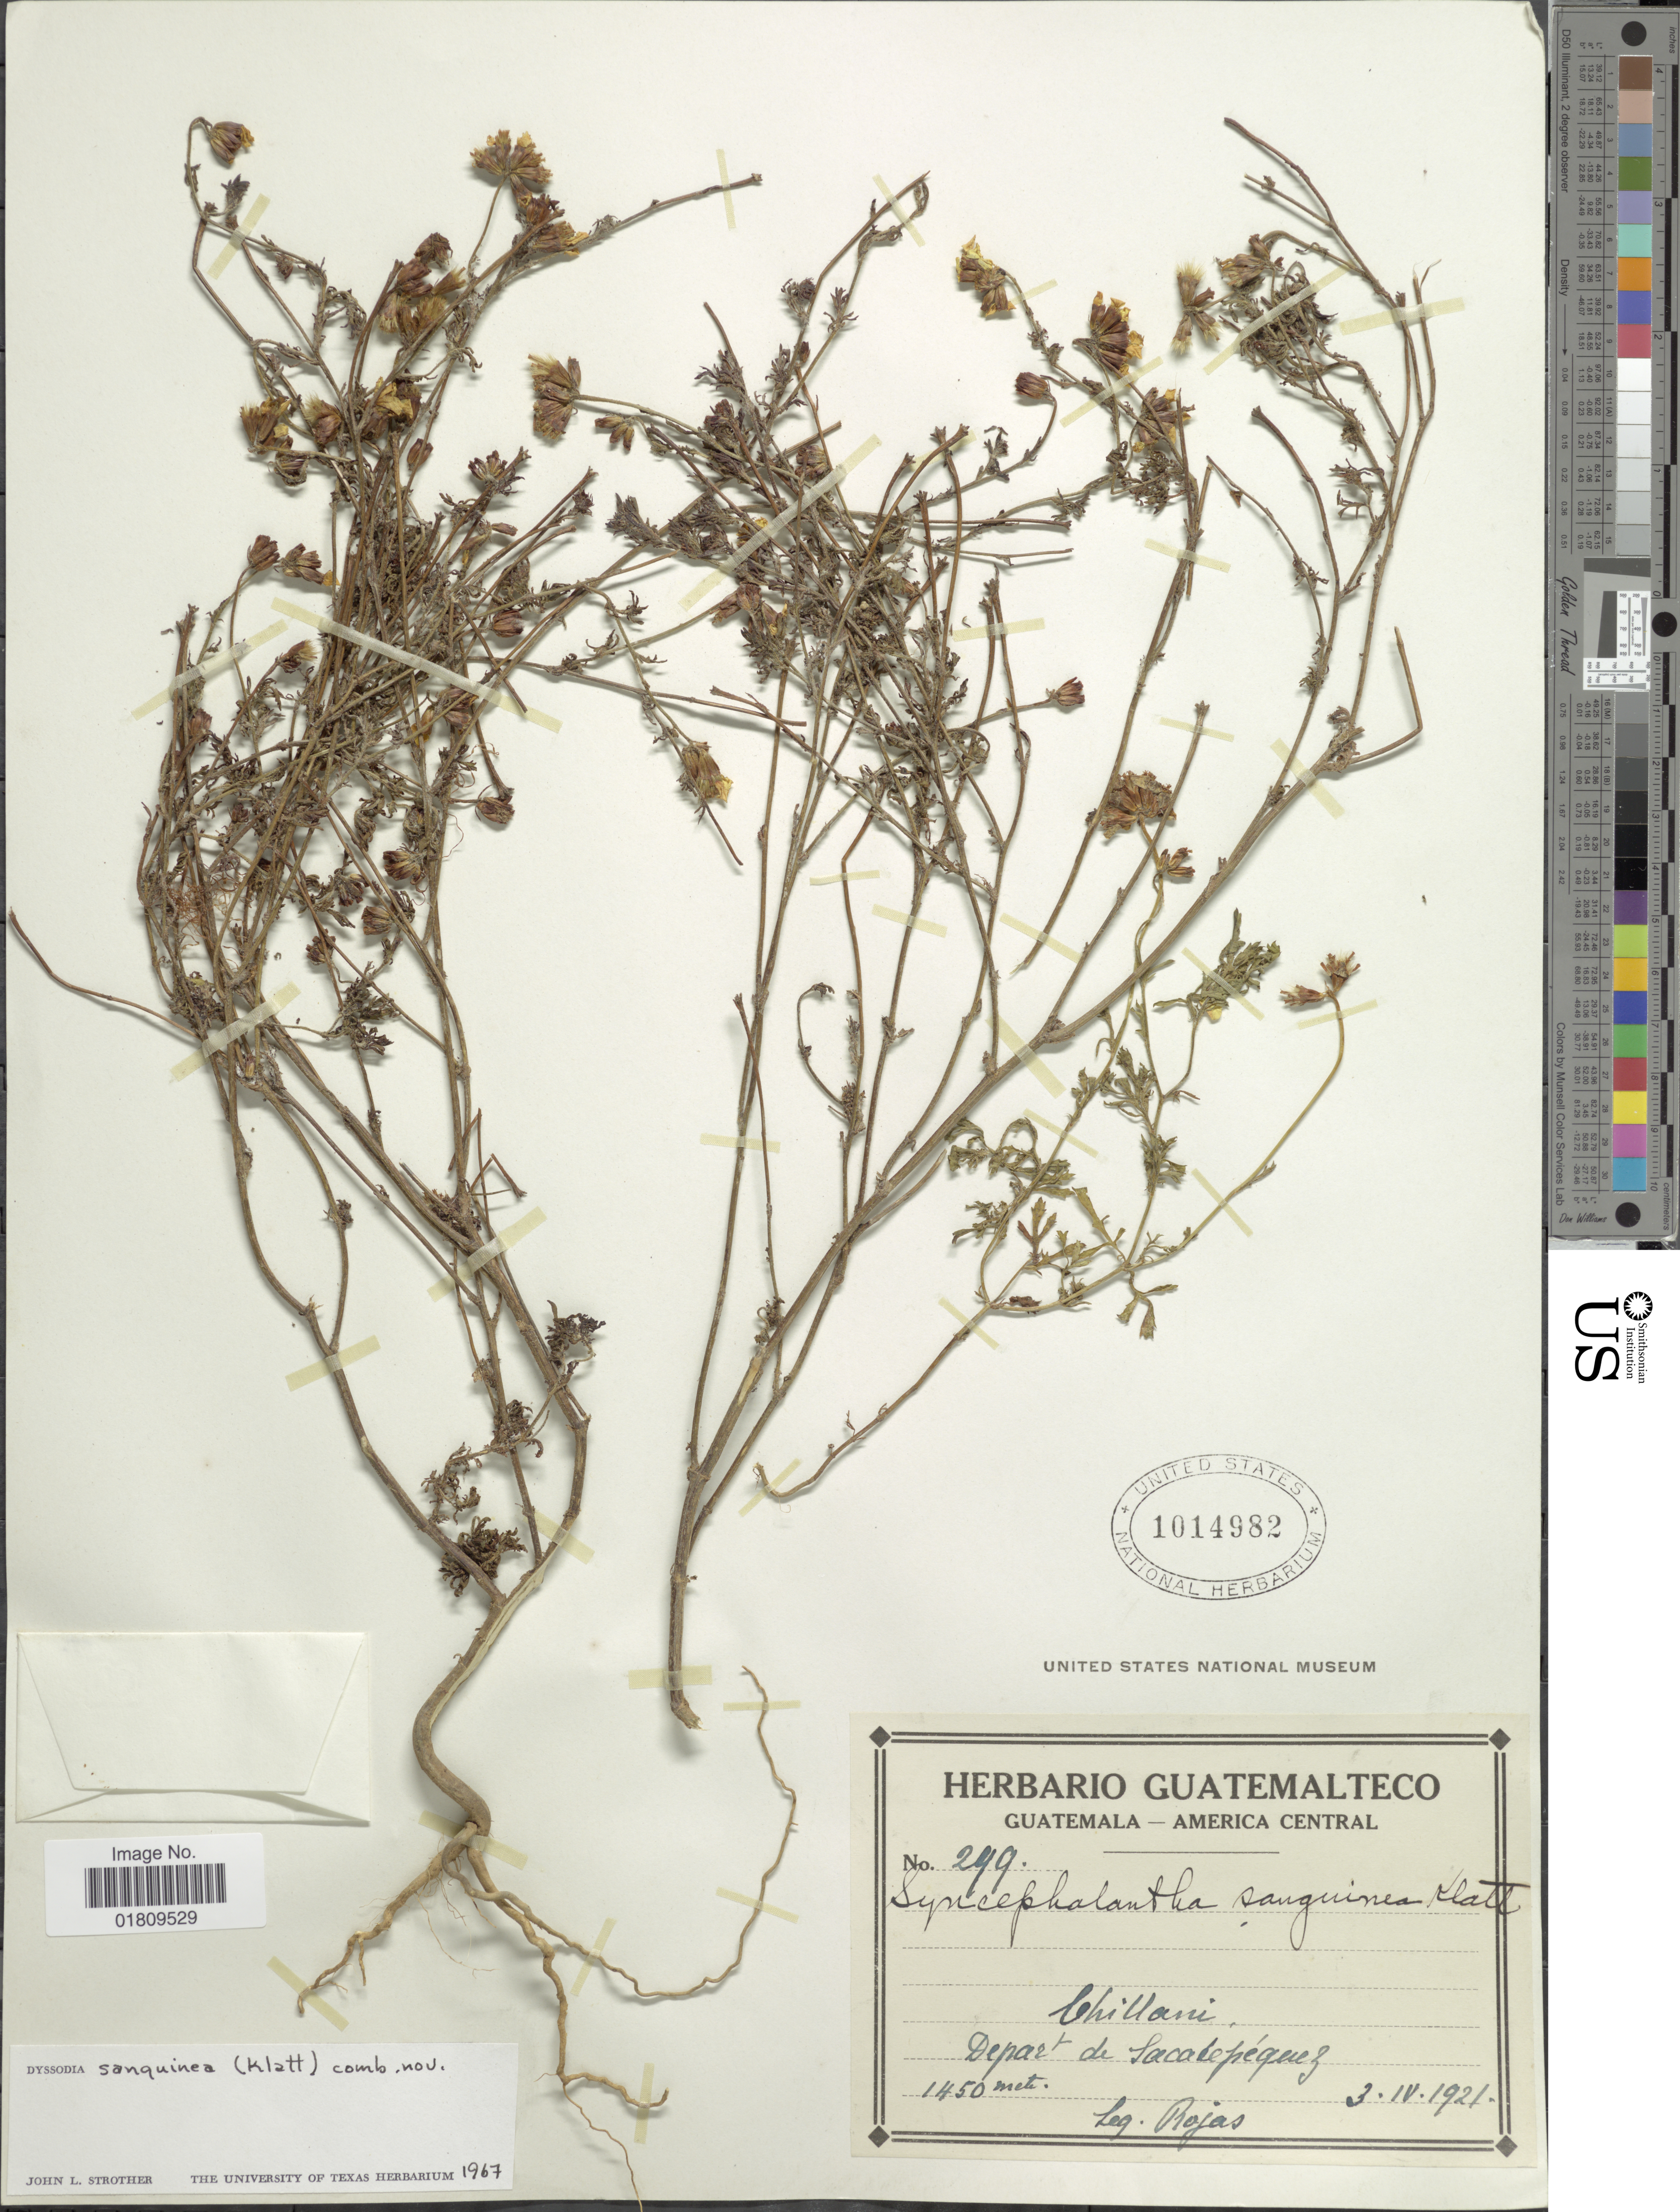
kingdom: Plantae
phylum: Tracheophyta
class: Magnoliopsida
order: Asterales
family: Asteraceae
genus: Dyssodia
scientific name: Dyssodia decipiens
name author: (Bartl.) M.C. Johnst. ex M.C. Johnst. & B.L. Turner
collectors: Rojas, --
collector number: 249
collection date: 1921-04-03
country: Guatemala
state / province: Sacatepéquez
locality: Chillani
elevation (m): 1450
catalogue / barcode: US 1014982